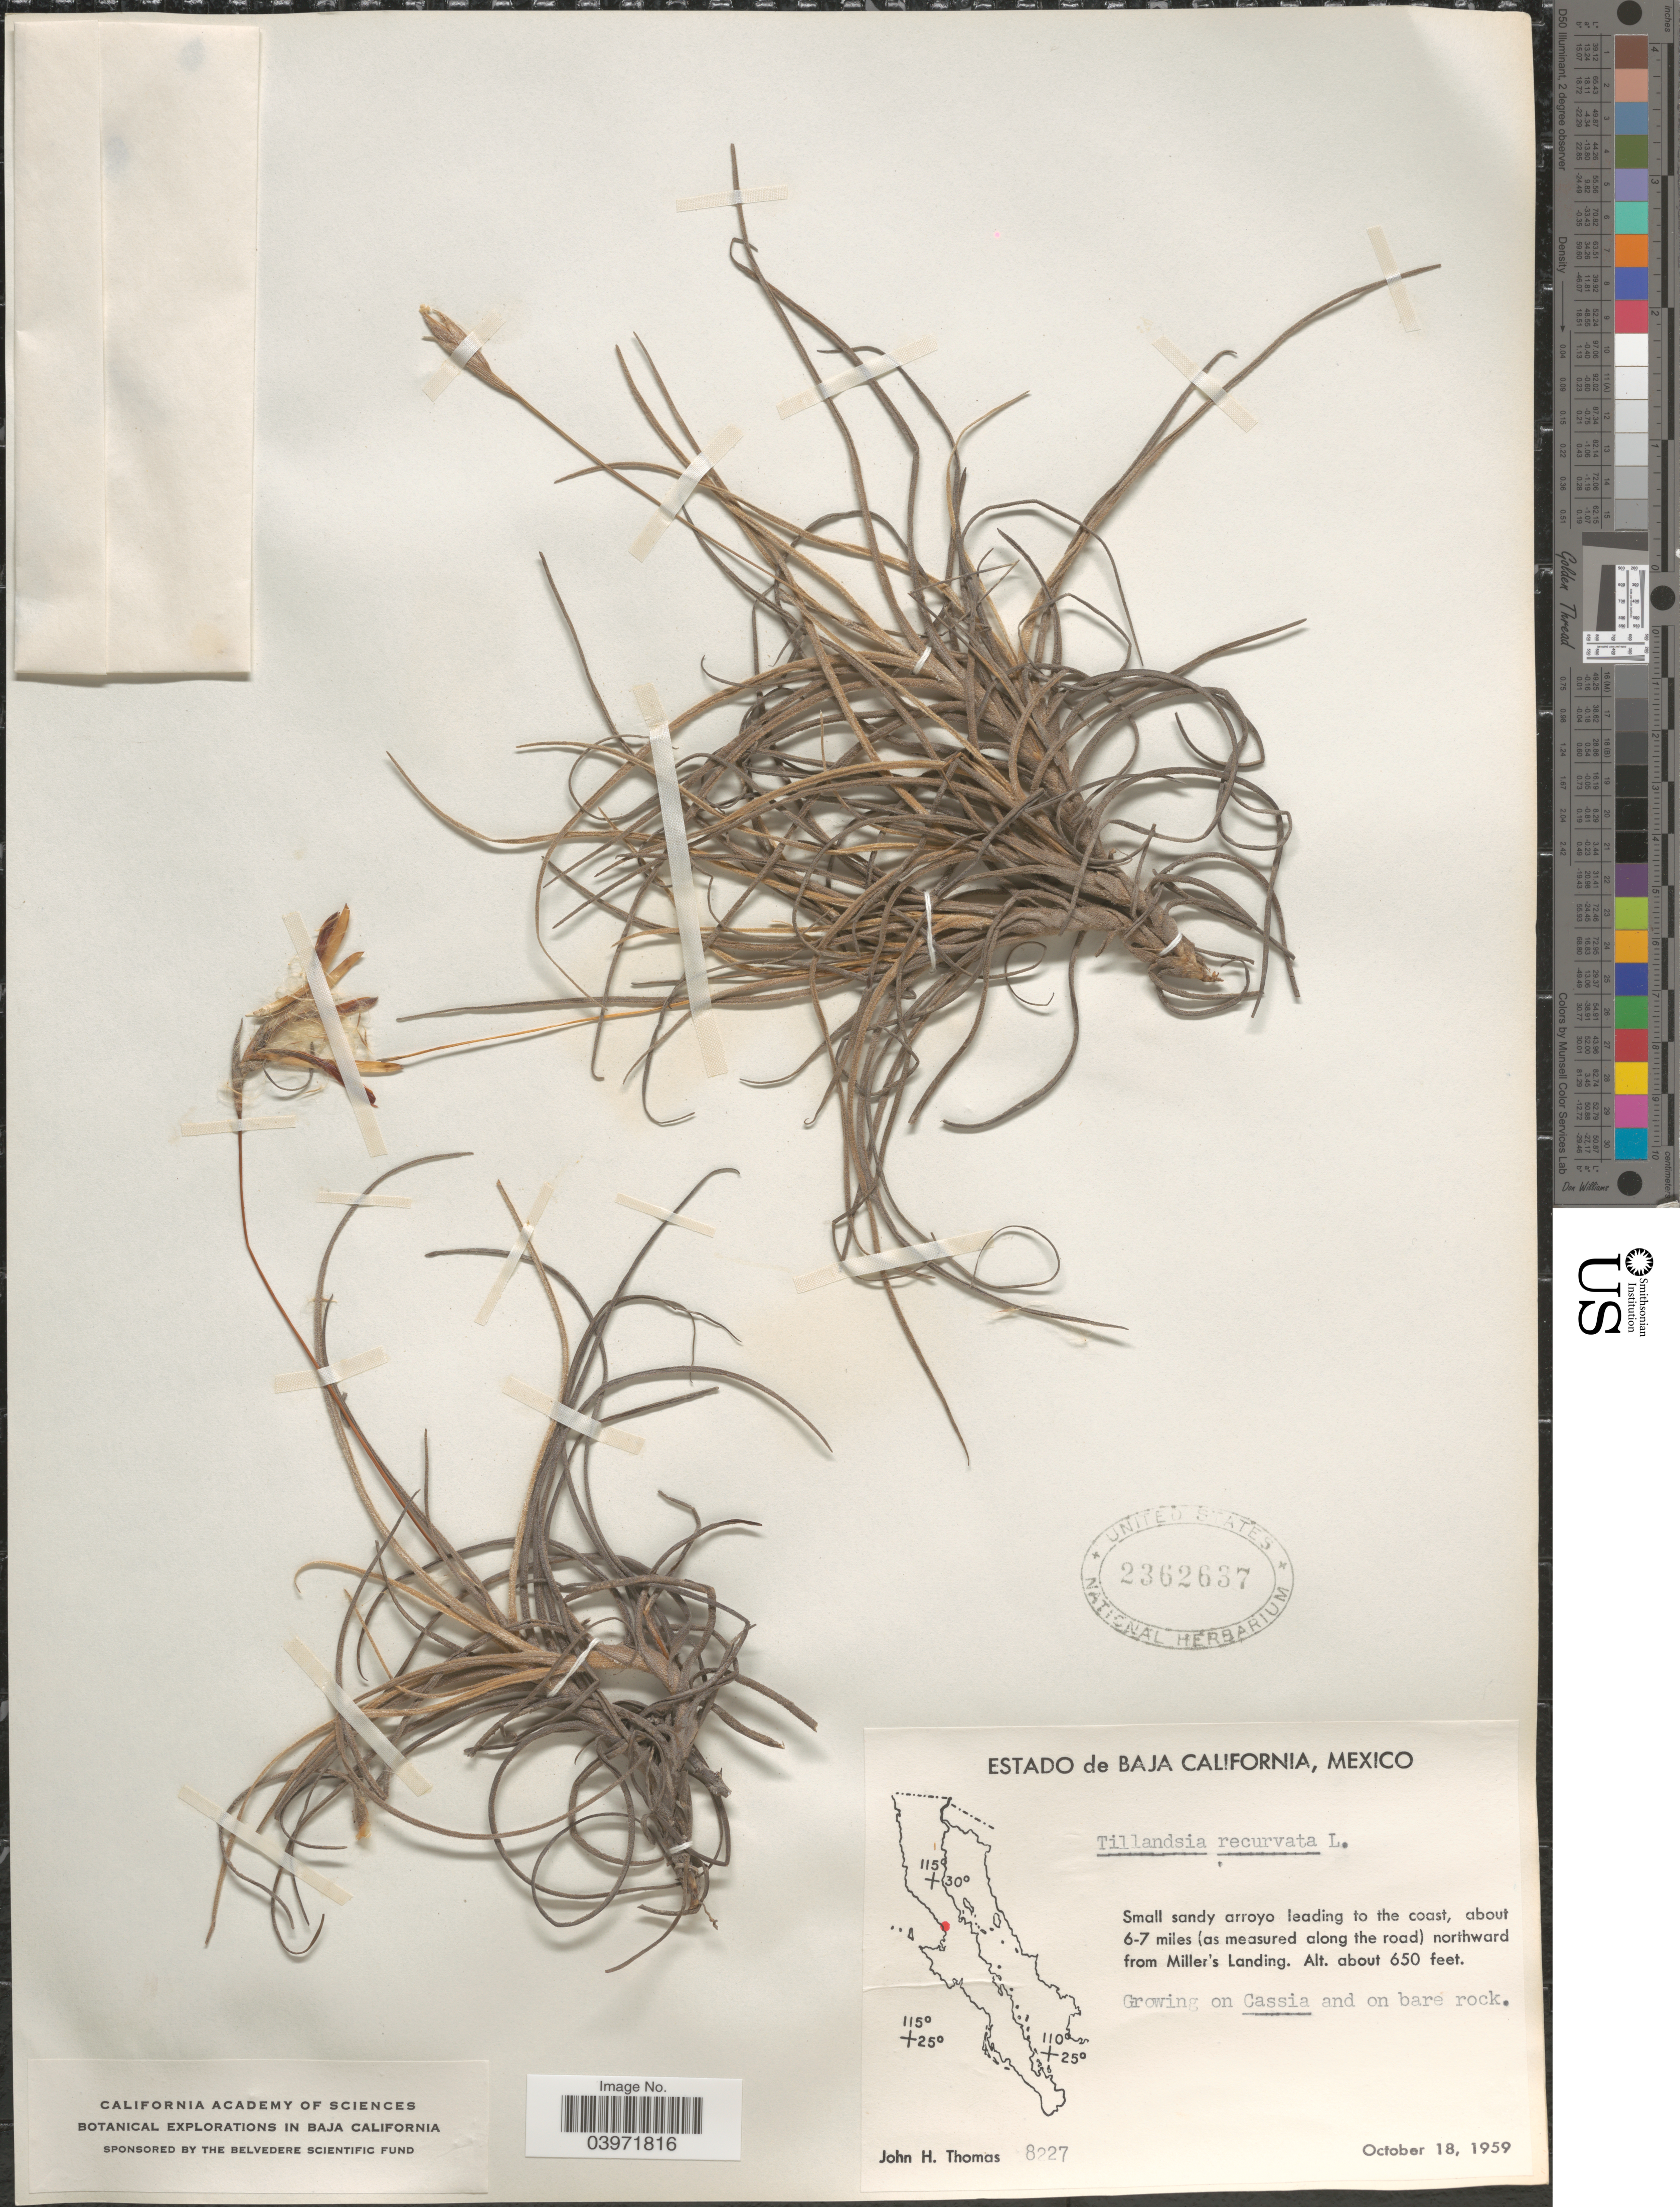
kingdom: Plantae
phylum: Tracheophyta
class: Liliopsida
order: Poales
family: Bromeliaceae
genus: Tillandsia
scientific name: Tillandsia recurvata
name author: L.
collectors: J. H. Thomas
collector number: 8227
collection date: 1959-10-18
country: Mexico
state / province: Baja California Norte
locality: Small sandy arroyo leading to the coast, about 6-7 miles (as measured along the road) northward from Miller's Landing.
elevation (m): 198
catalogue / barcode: US 2362637